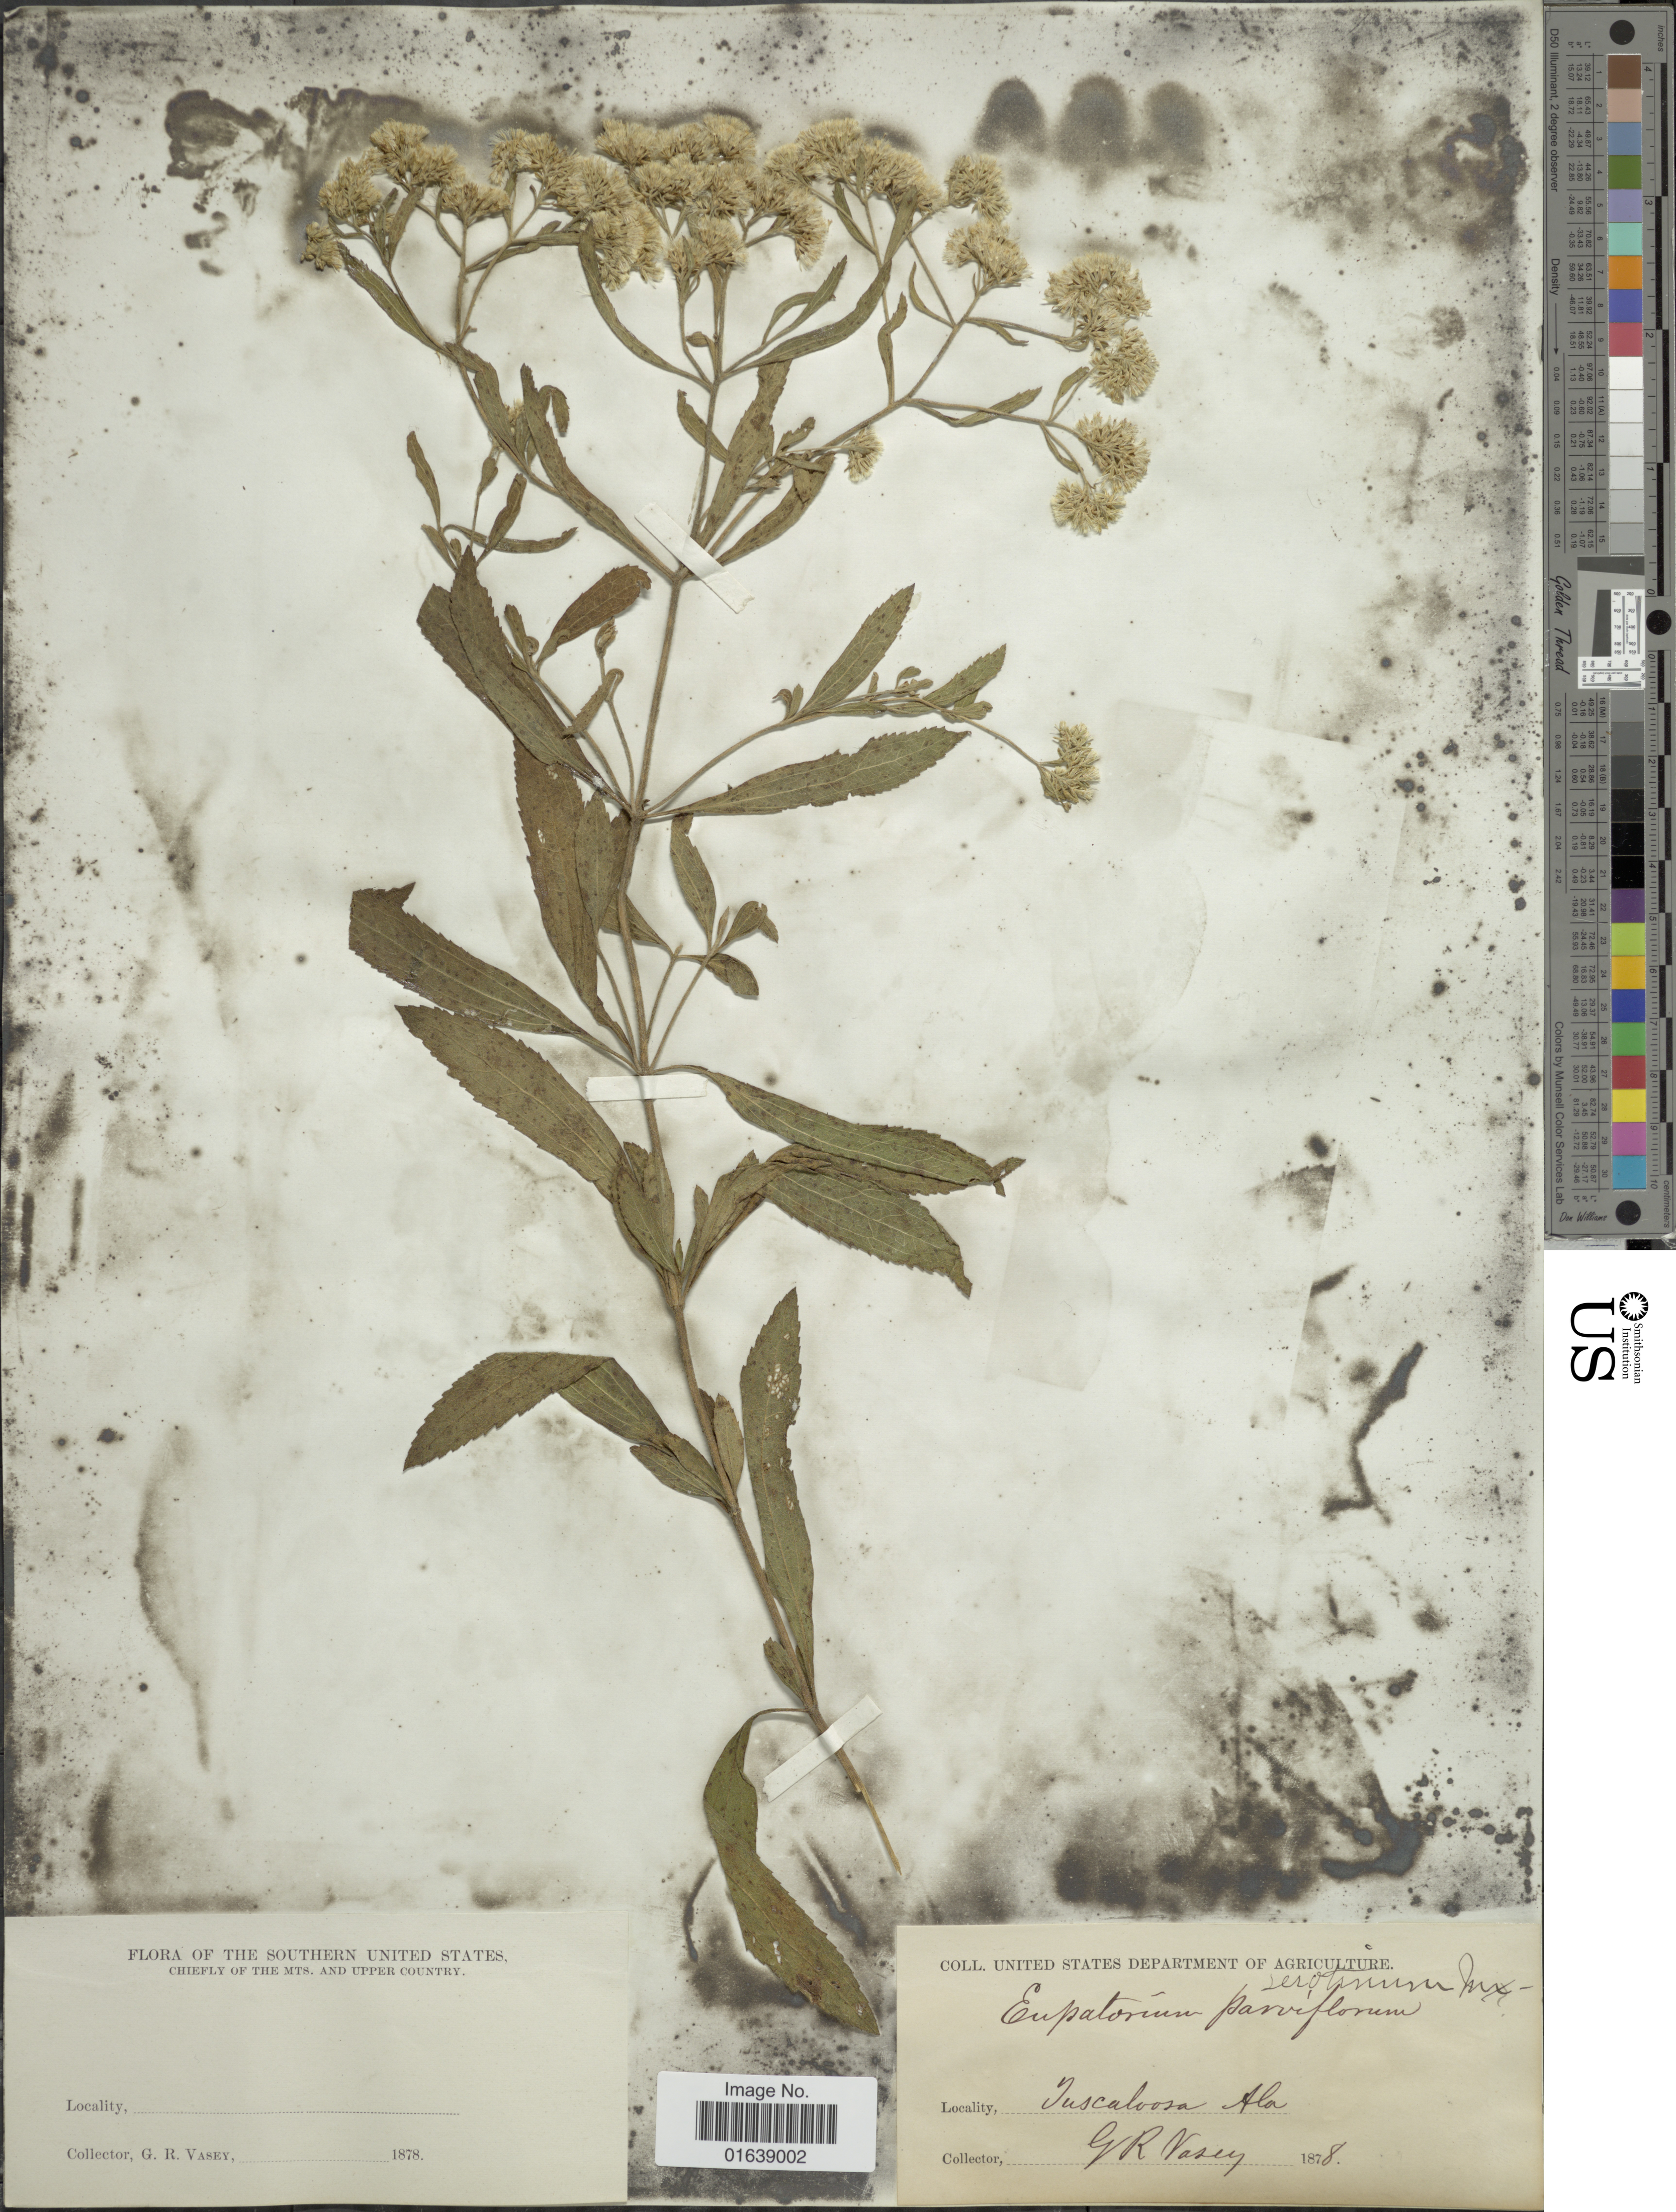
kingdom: Plantae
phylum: Tracheophyta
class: Magnoliopsida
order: Asterales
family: Asteraceae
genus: Eupatorium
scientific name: Eupatorium cuneifolium var. semiserratum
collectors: G. R. Vasey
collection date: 1878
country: United States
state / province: Alabama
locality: Tuscaloosa